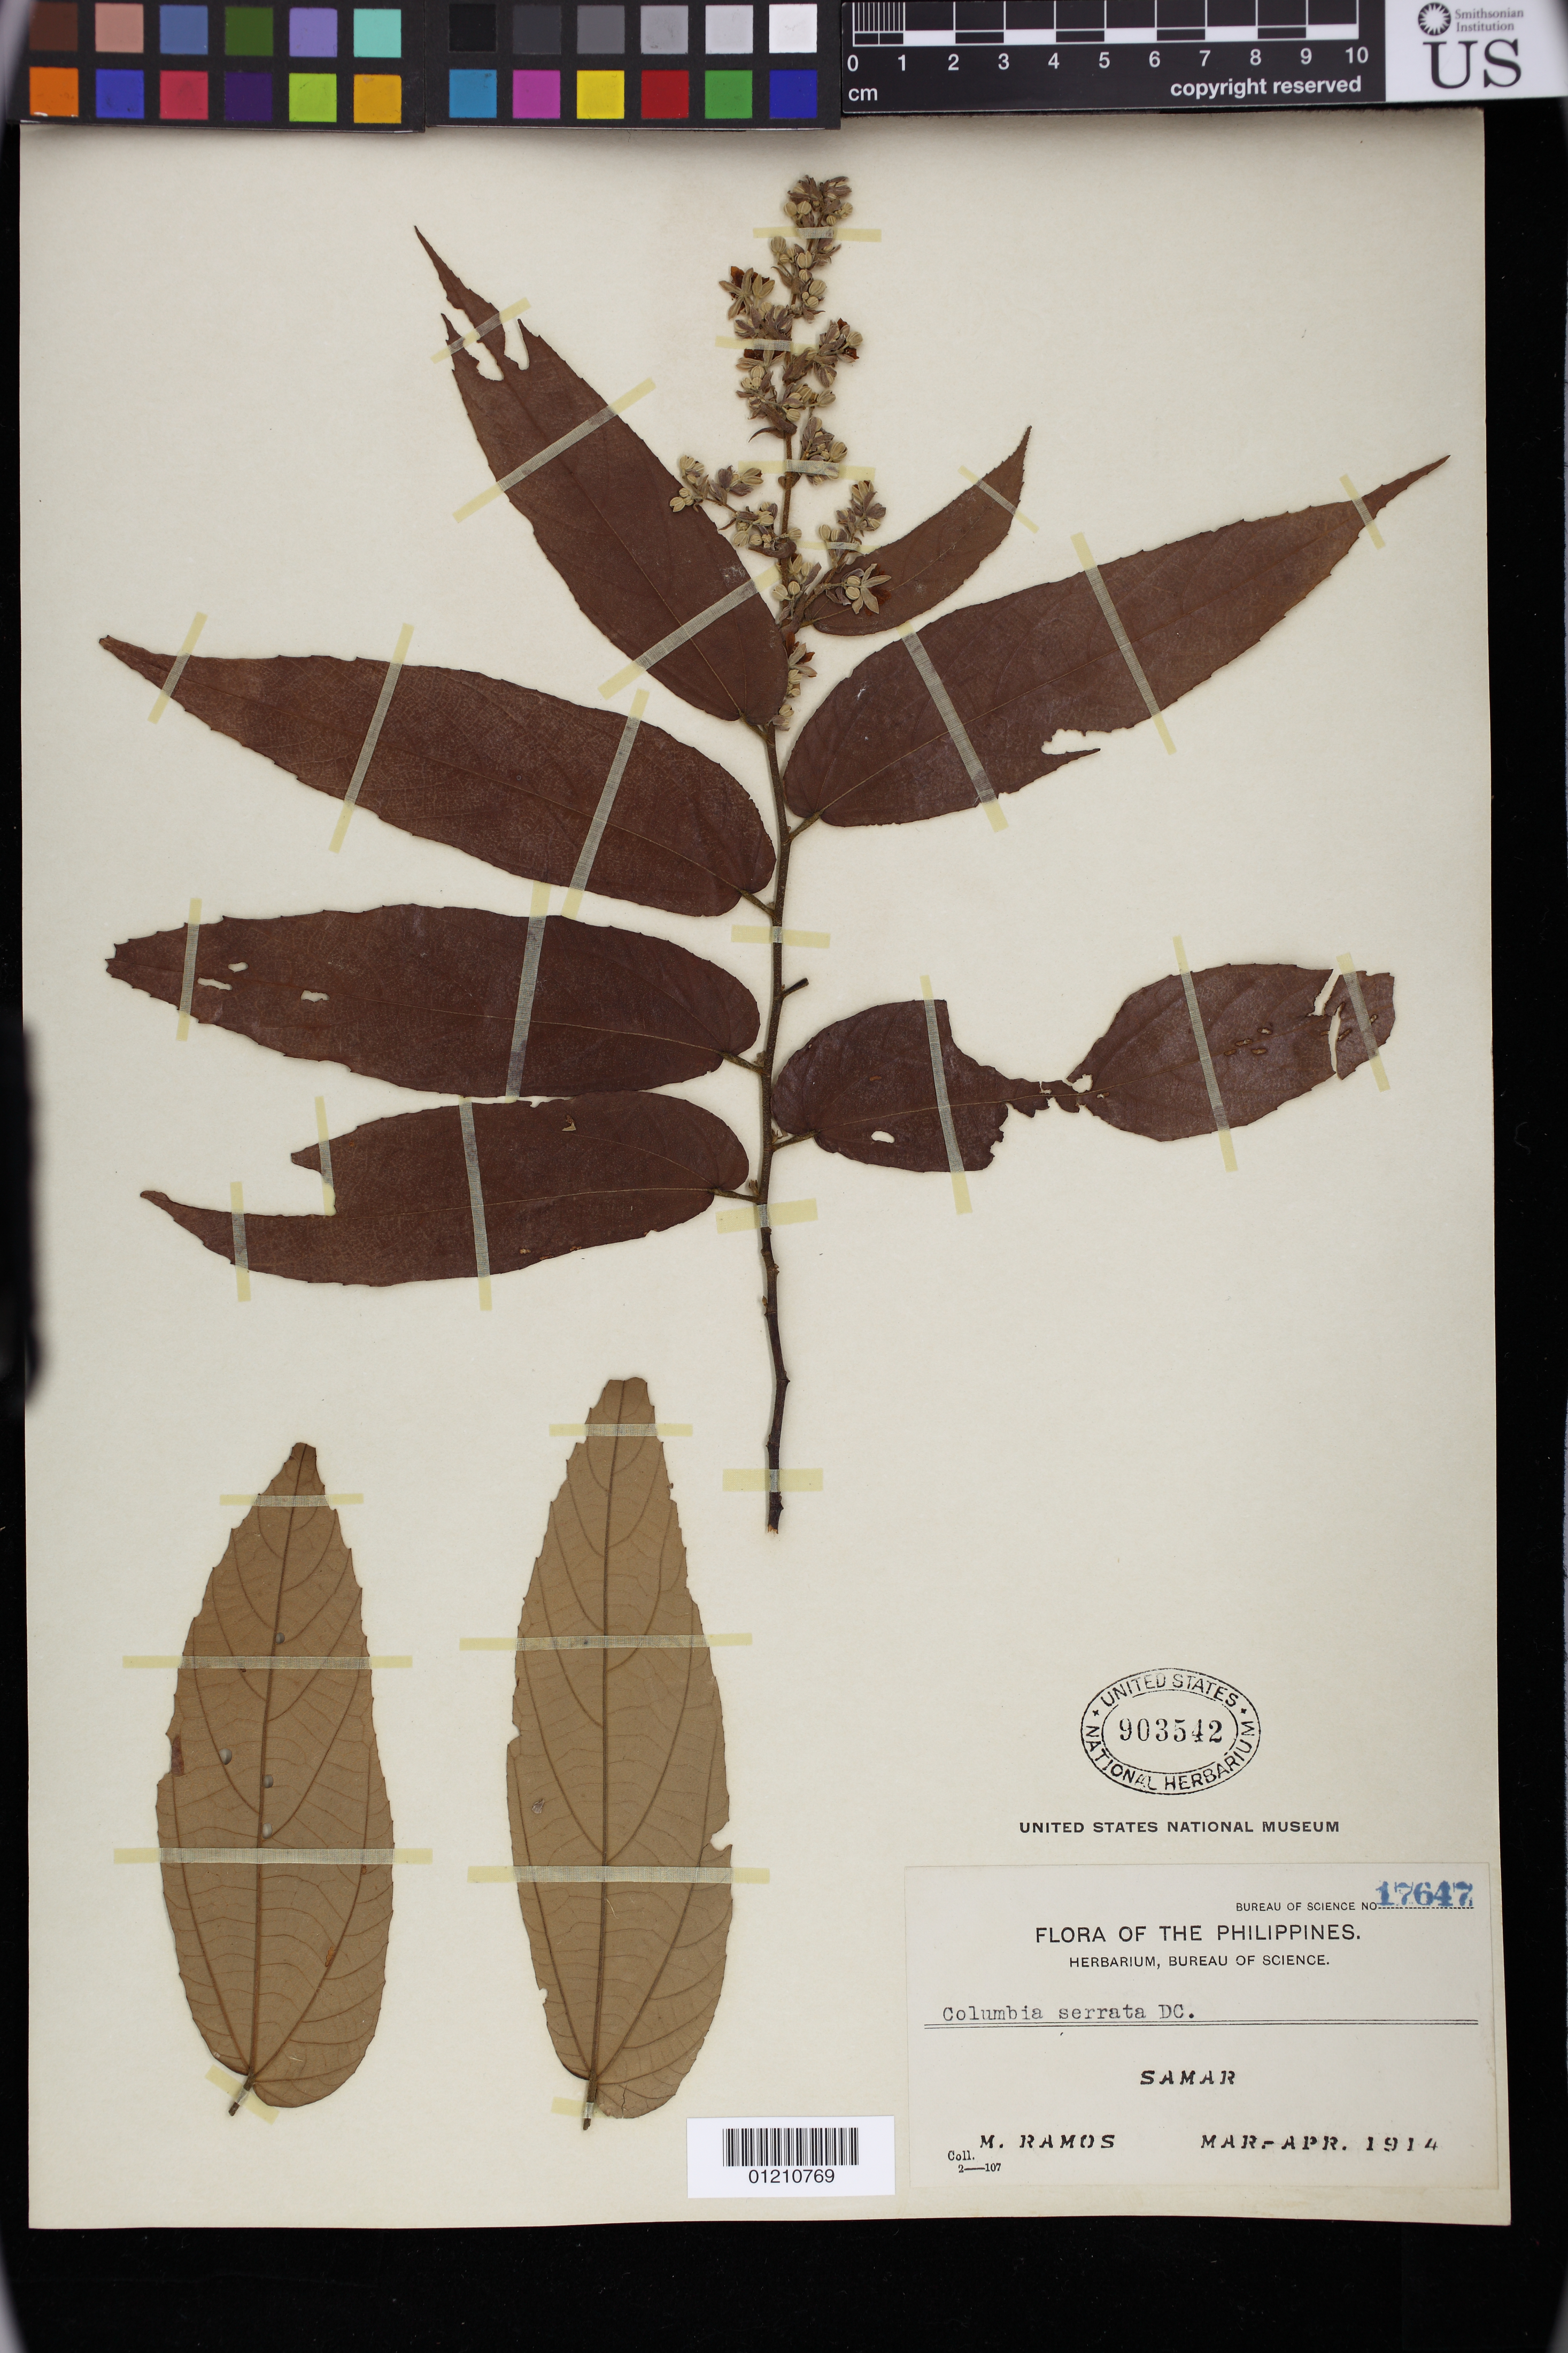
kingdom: Plantae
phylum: Tracheophyta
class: Magnoliopsida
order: Malvales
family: Malvaceae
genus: Colona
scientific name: Colona serratifolia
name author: Cav.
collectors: M. Ramos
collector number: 17647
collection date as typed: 1914-03/1914-04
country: Philippines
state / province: Eastern Visayas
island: Samar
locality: Samar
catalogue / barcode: US 903542